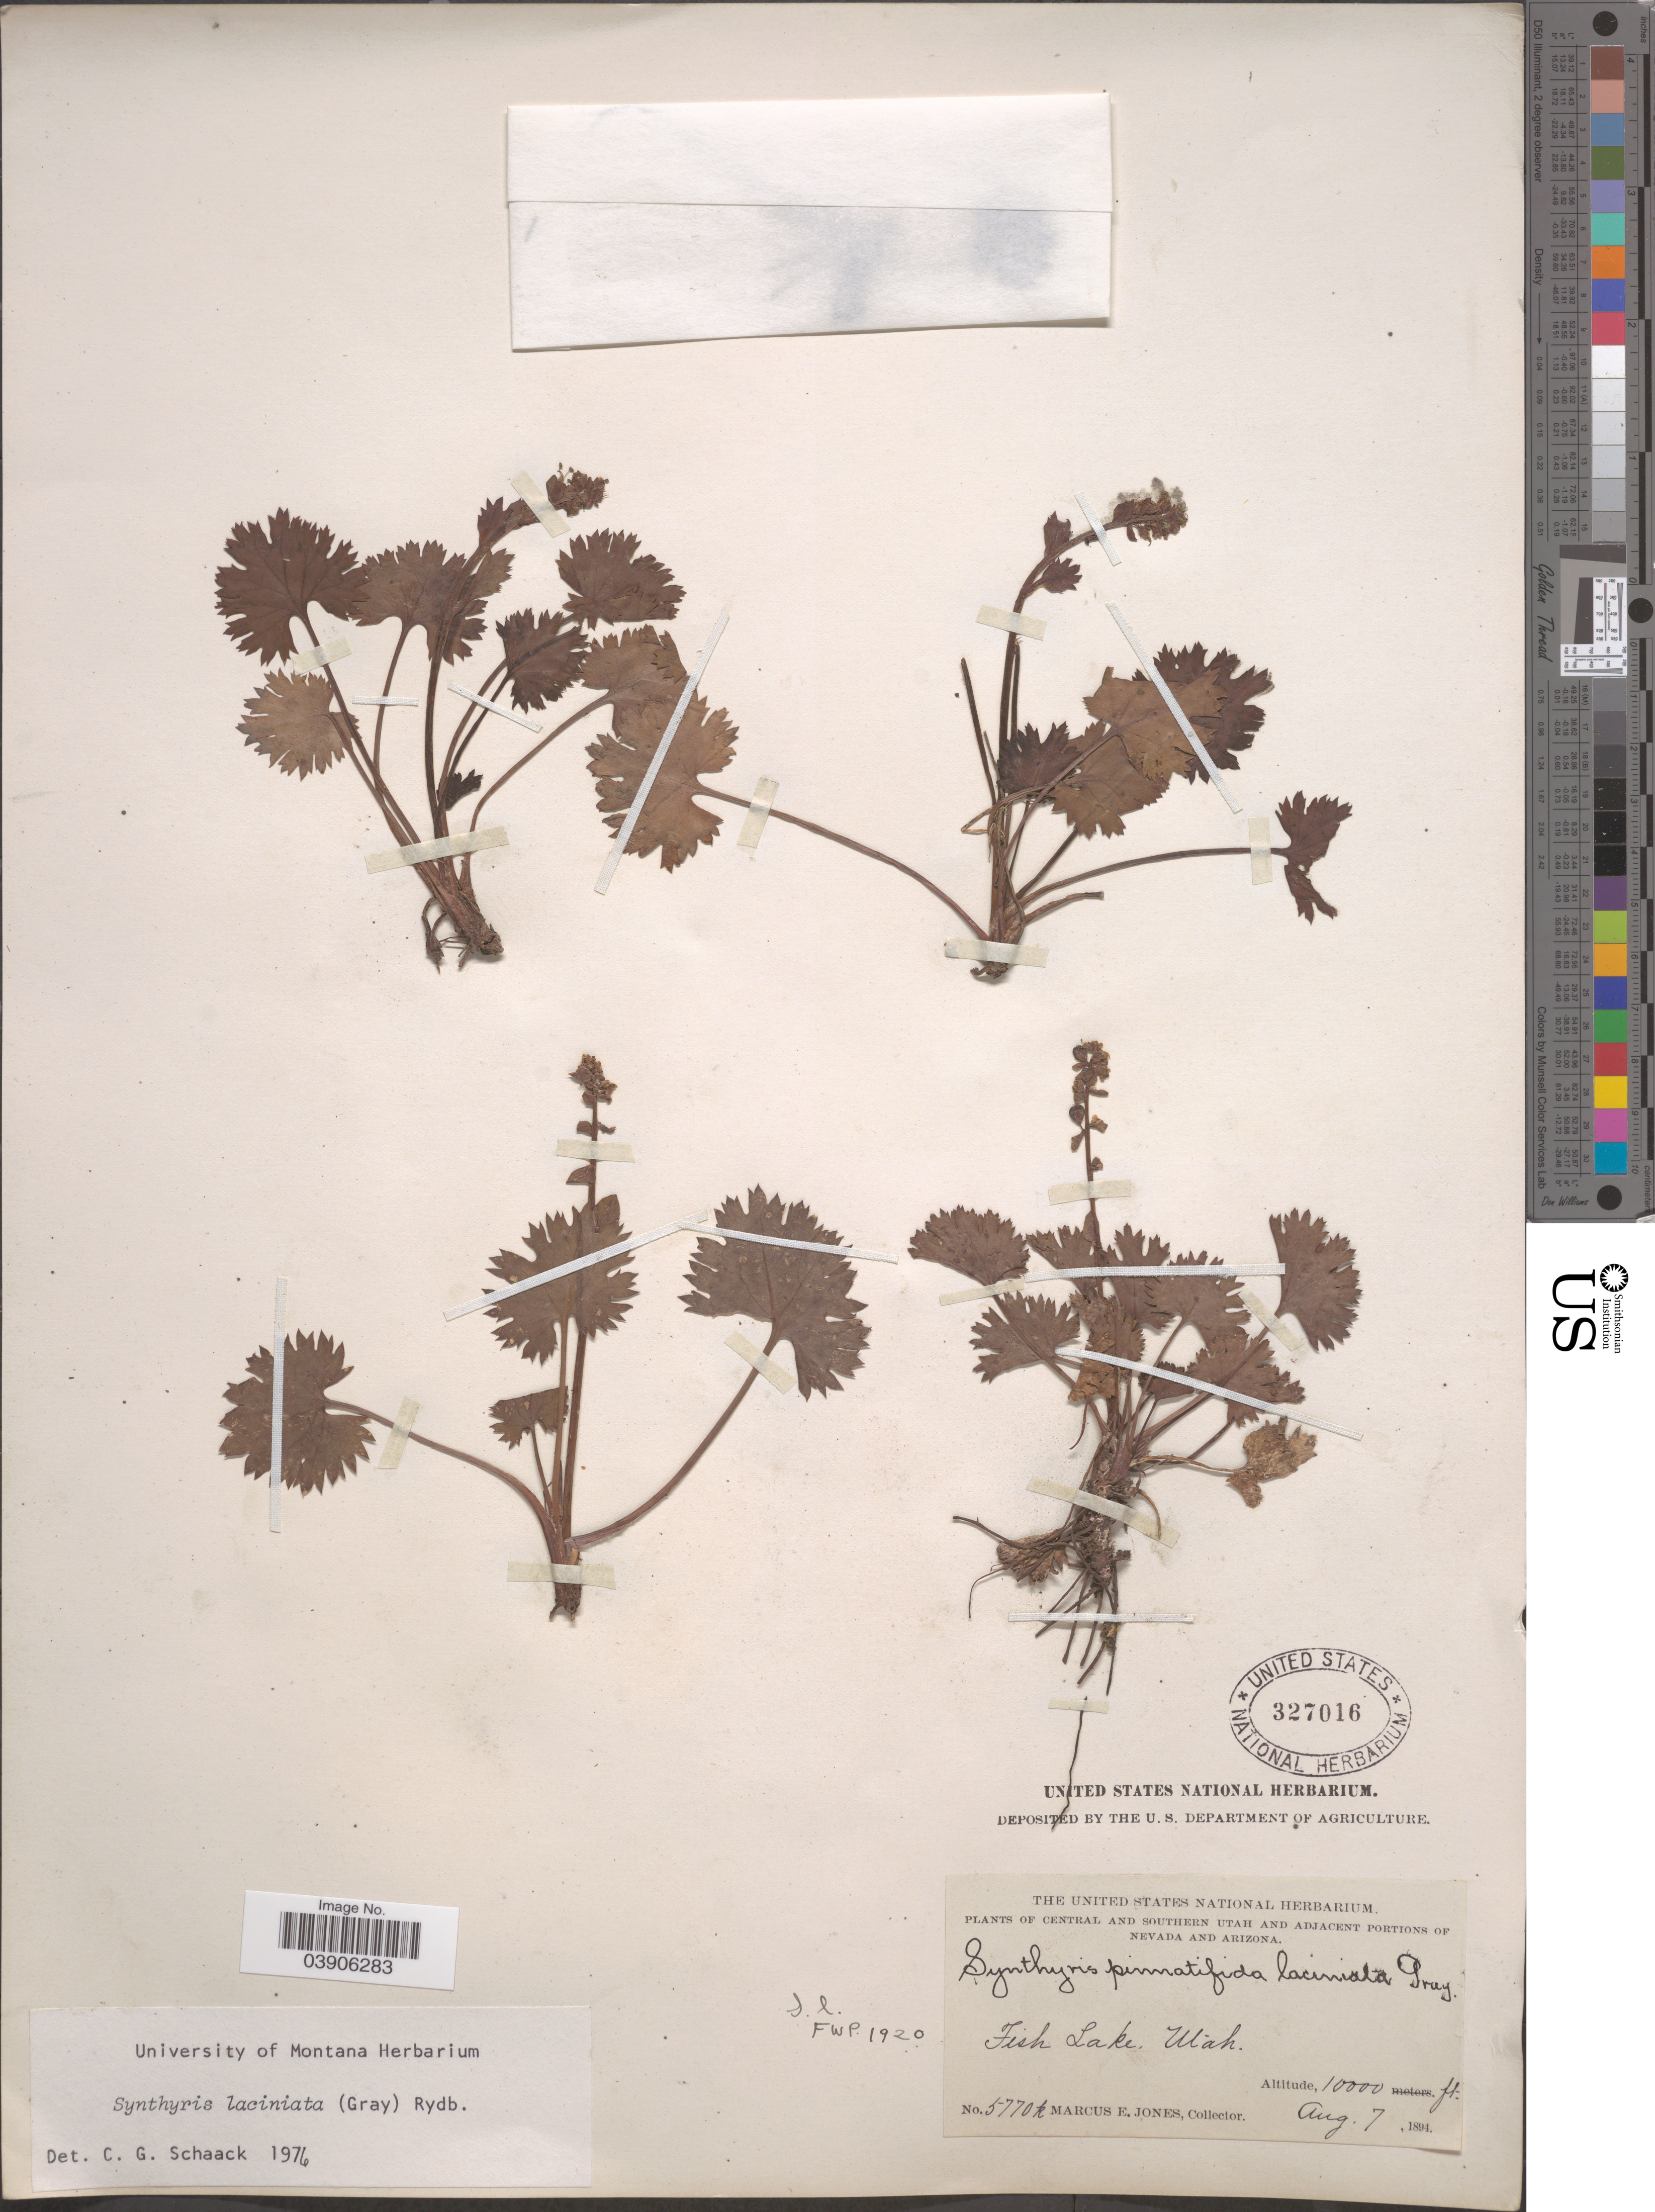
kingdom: Plantae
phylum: Tracheophyta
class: Magnoliopsida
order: Lamiales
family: Plantaginaceae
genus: Synthyris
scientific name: Synthyris laciniata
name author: (A. Gray) Rydb.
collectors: M. E. Jones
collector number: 5770k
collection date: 1894-08-07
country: United States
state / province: Utah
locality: Central and Southern Utah. Fish Lake.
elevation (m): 3048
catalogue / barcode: US 327016